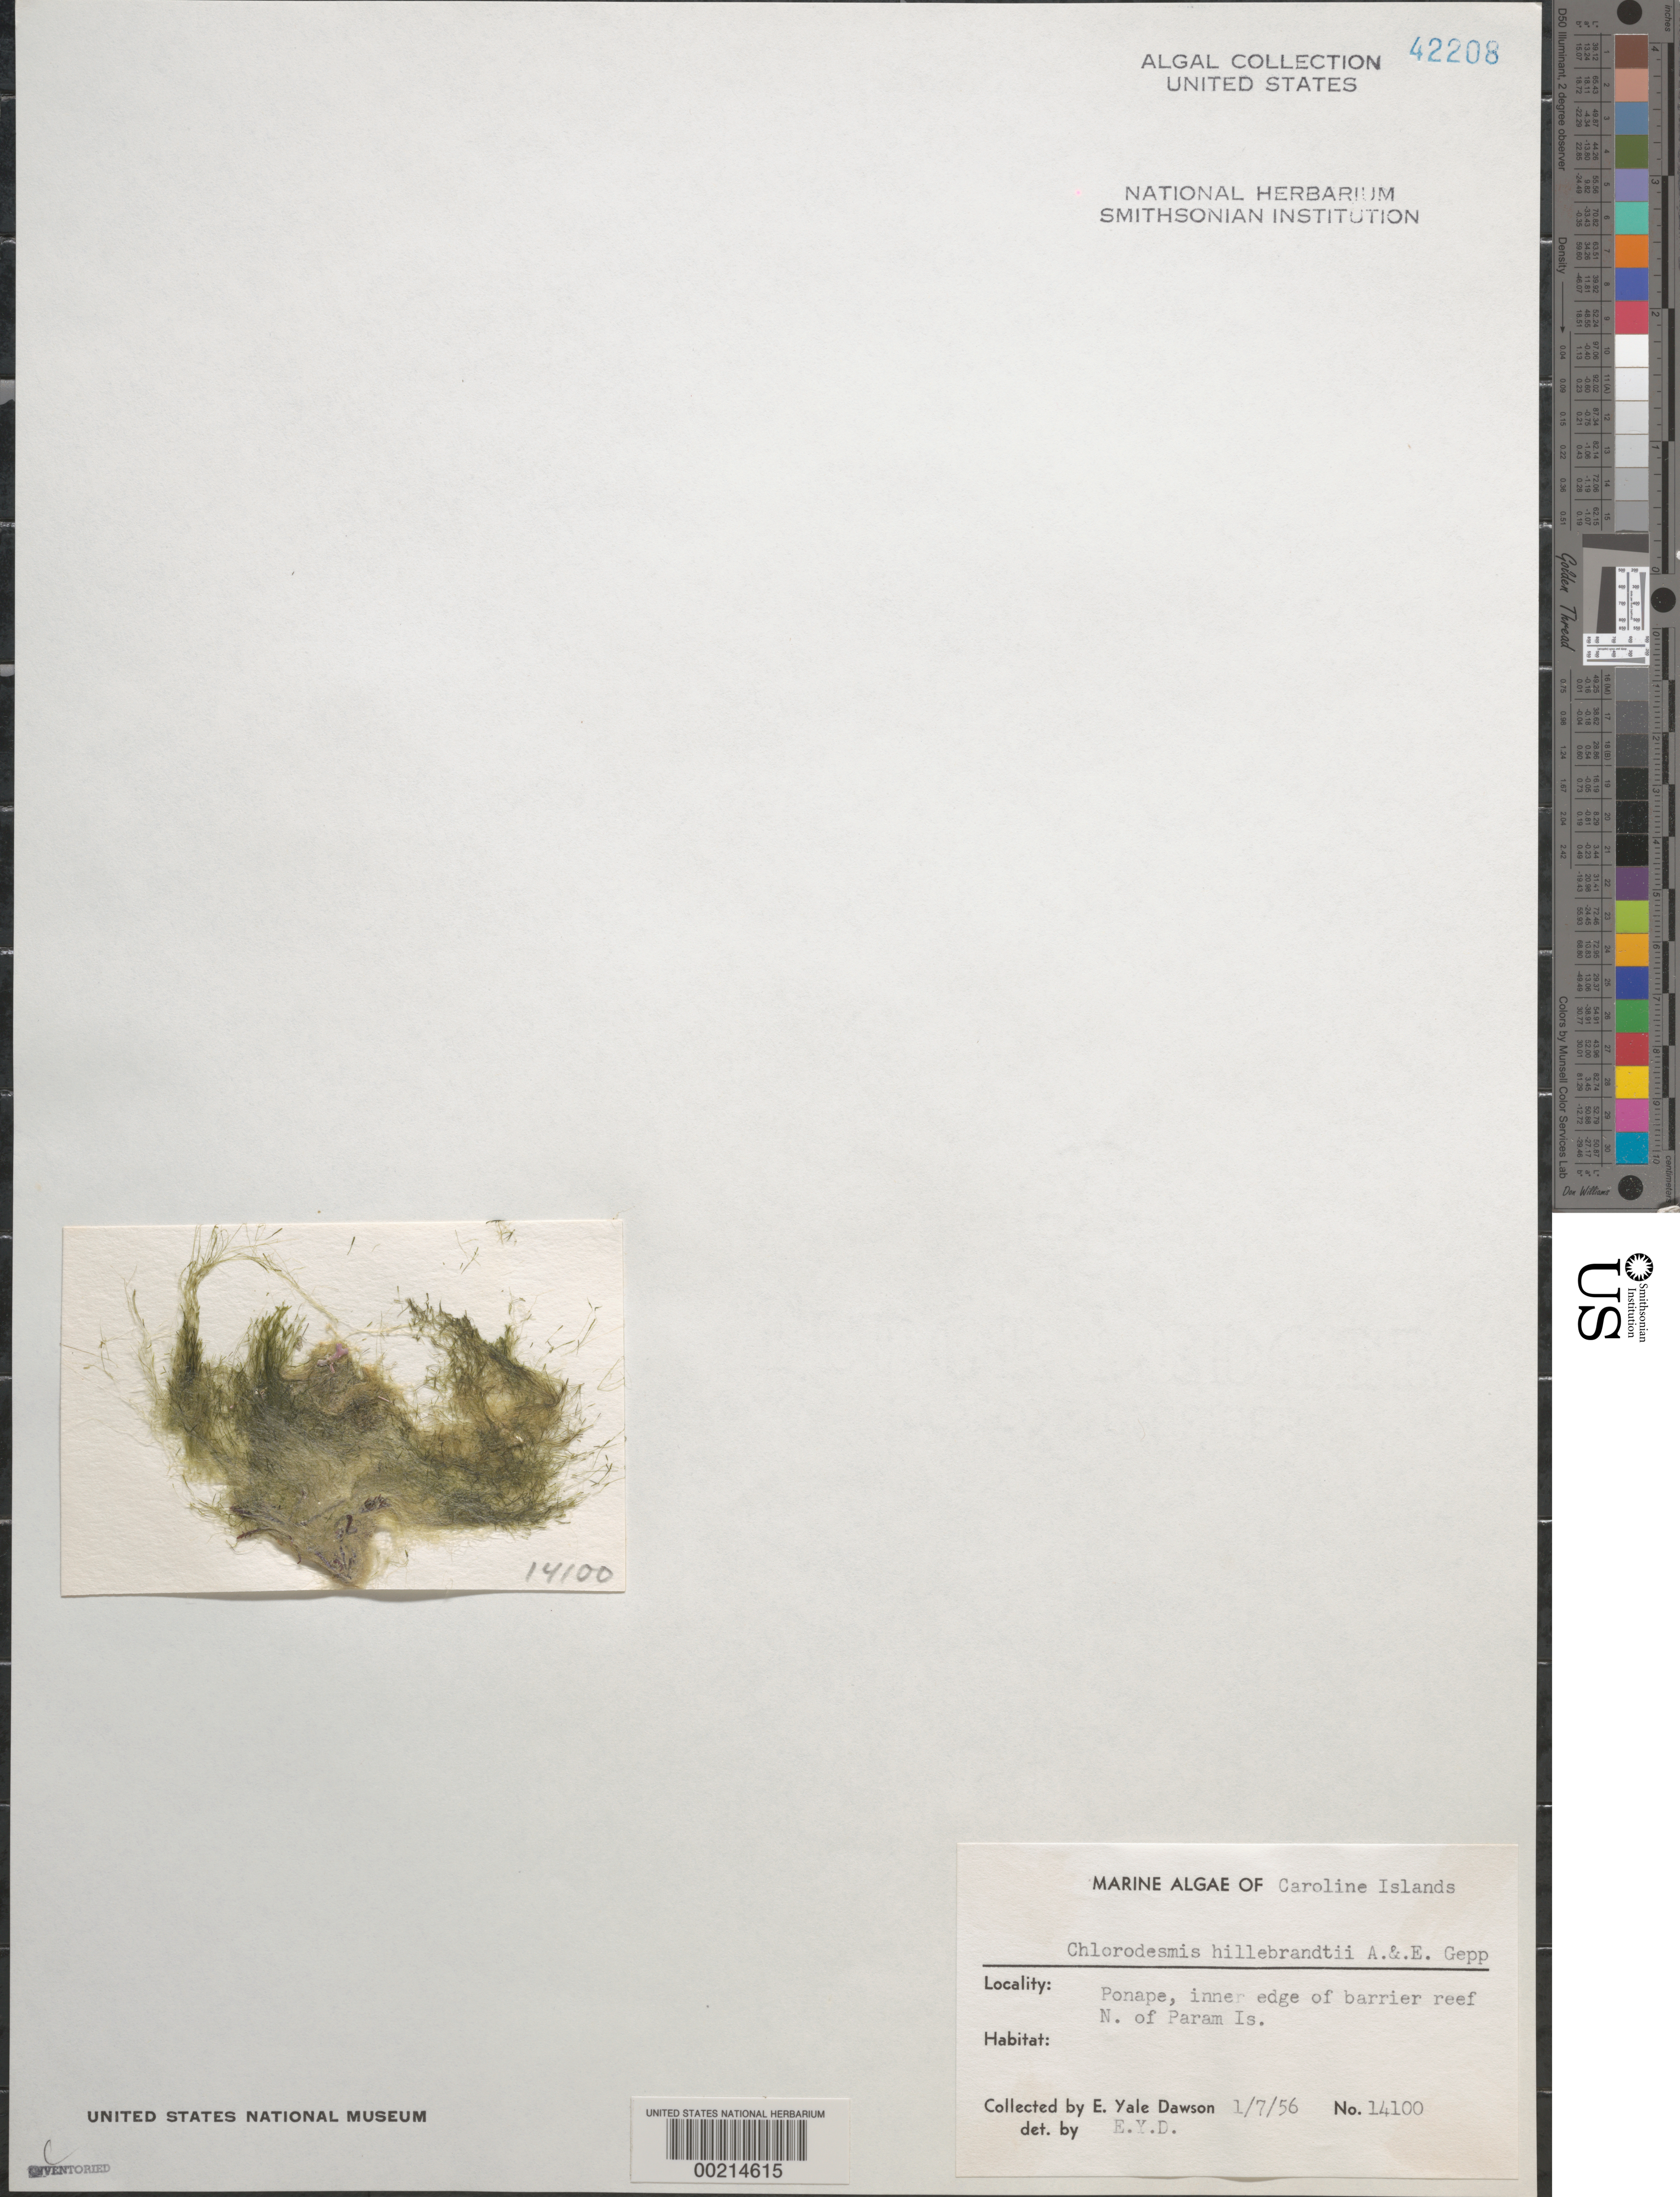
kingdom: Plantae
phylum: Chlorophyta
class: Ulvophyceae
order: Bryopsidales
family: Udoteaceae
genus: Chlorodesmis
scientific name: Chlorodesmis hildebrandtii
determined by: Dawson, E. Y.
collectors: E. Y. Dawson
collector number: EYD 14100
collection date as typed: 07 Jan 1956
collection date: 1956-01-07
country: Micronesia, Federated States of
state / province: Pohnpei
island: Pohnpei [Ponape] Islands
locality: North of Param Island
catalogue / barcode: US 42208